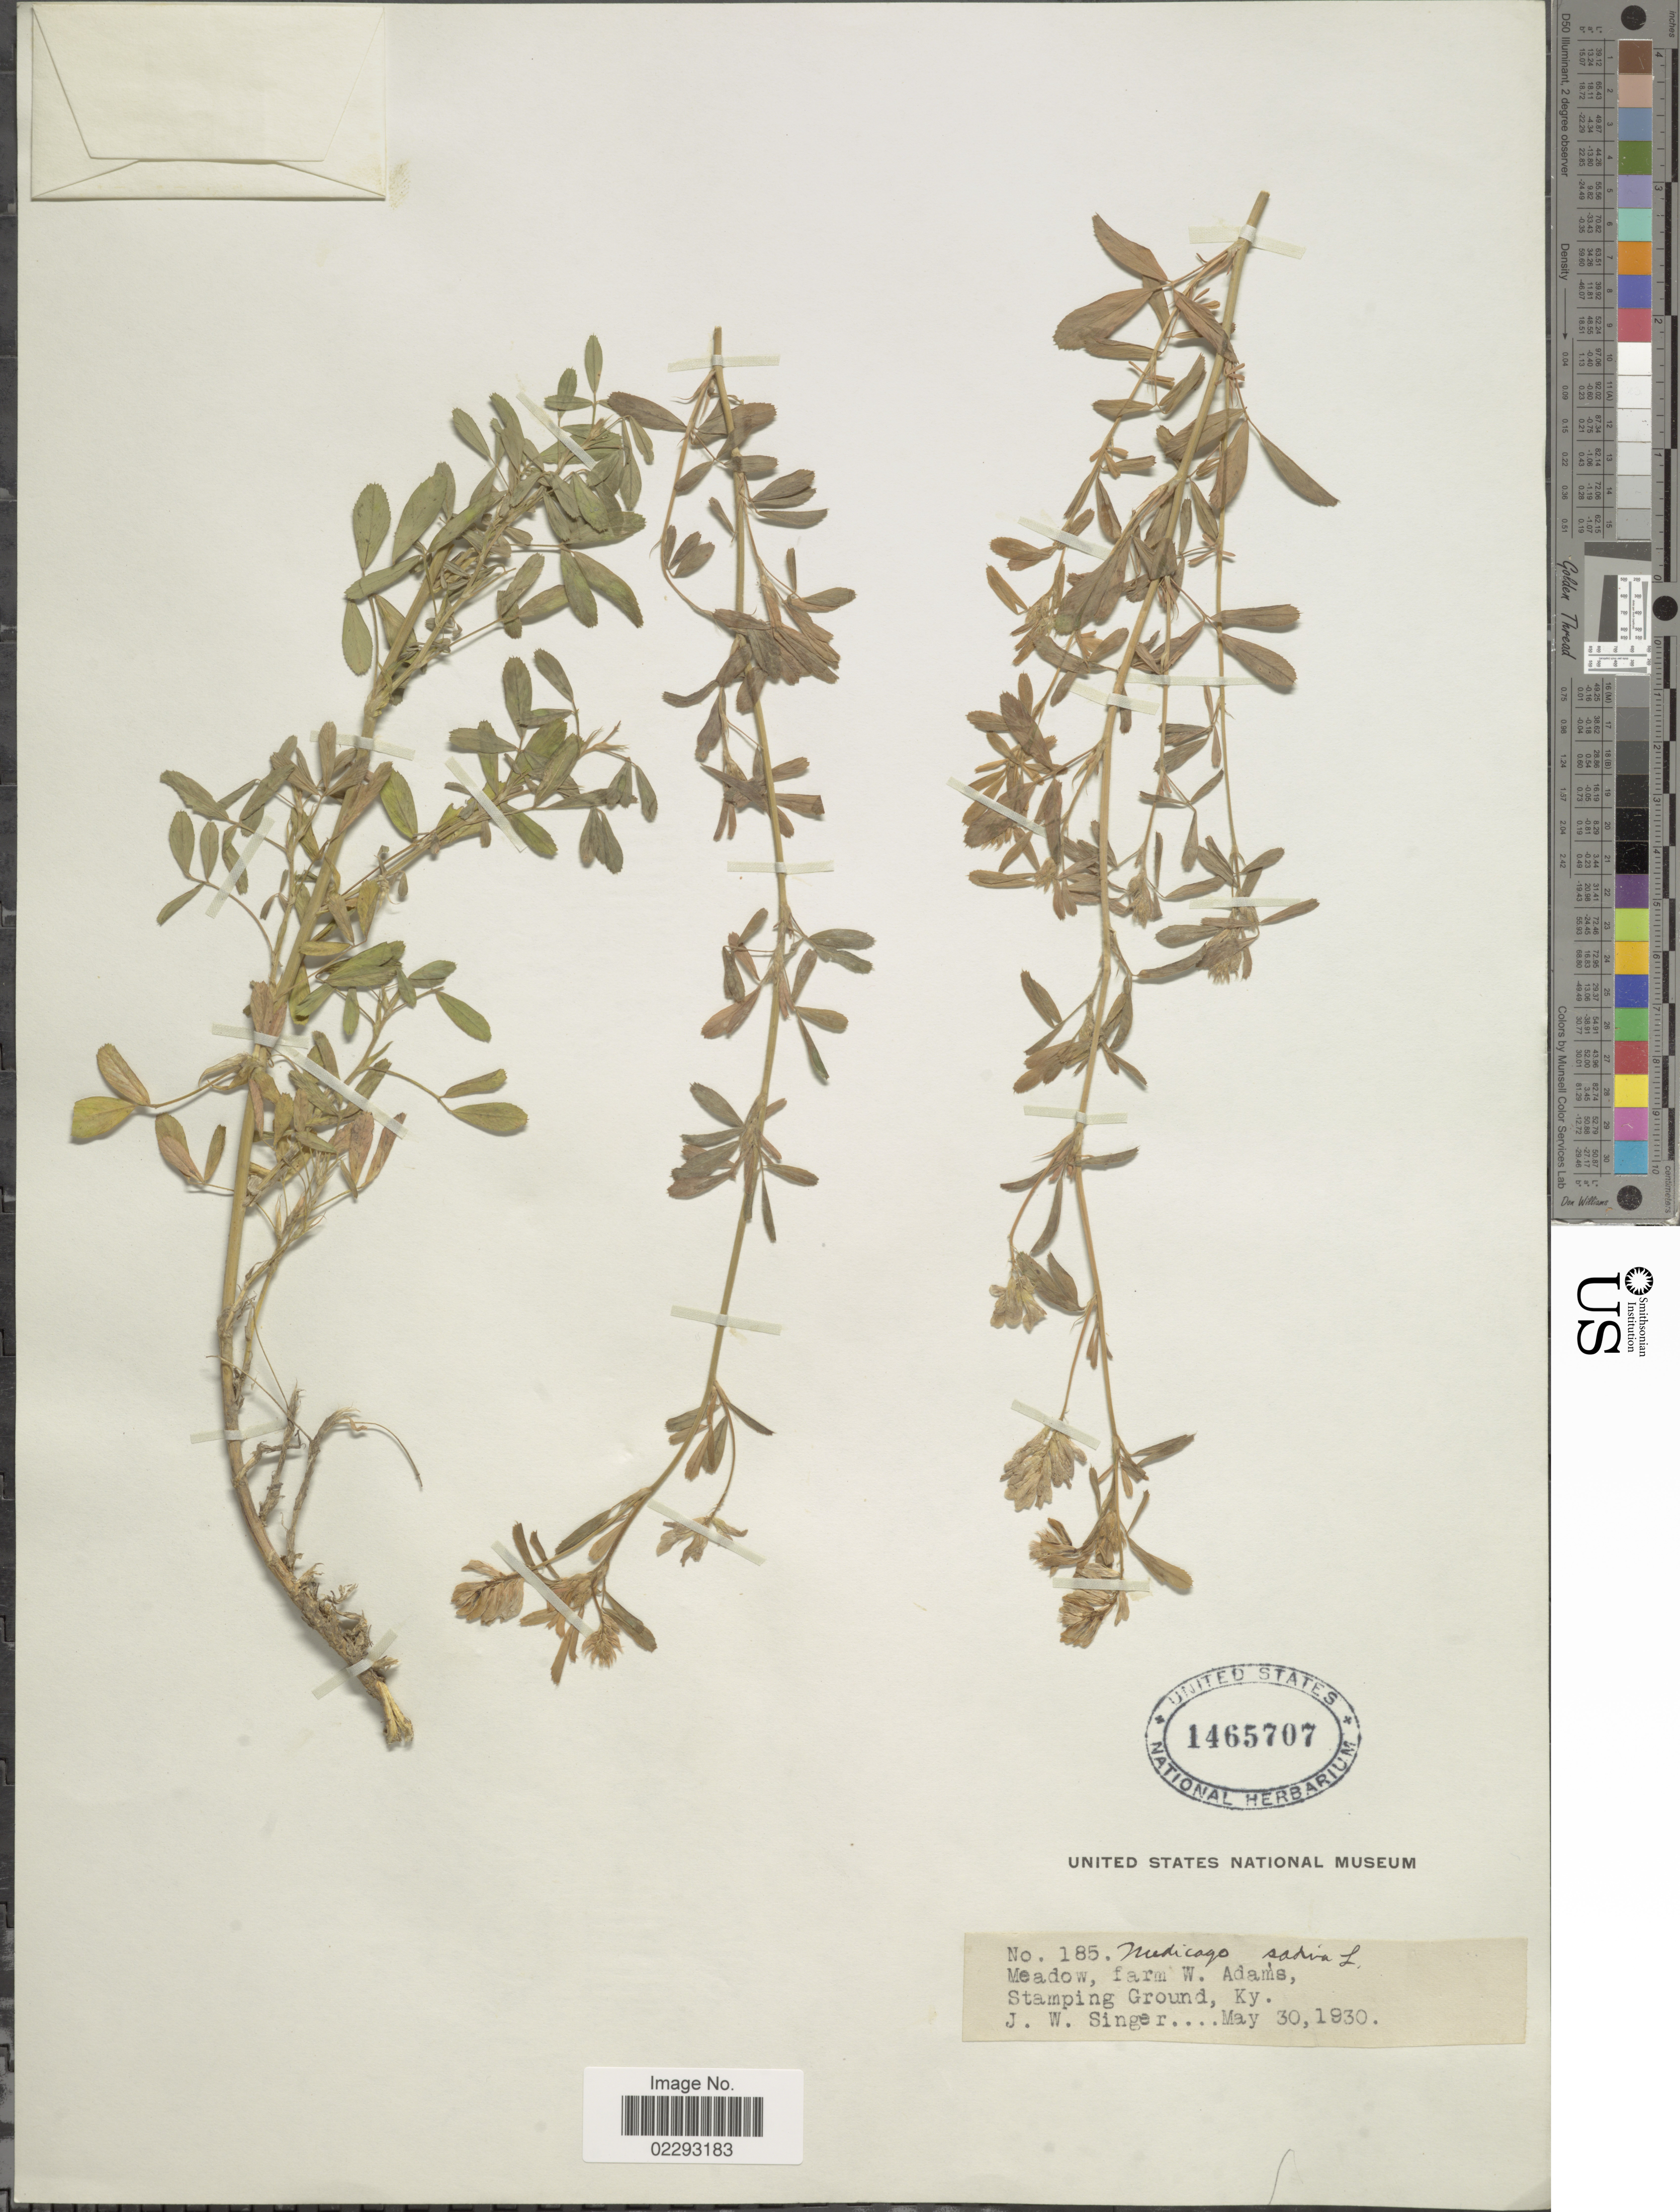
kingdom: Plantae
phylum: Tracheophyta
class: Magnoliopsida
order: Fabales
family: Fabaceae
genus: Medicago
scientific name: Medicago sativa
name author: L.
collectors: J. EW. Singer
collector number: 185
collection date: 1930-05-30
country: United States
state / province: Kentucky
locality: Farm W. Adams, Stamping Ground , Ky.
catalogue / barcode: US 1465707